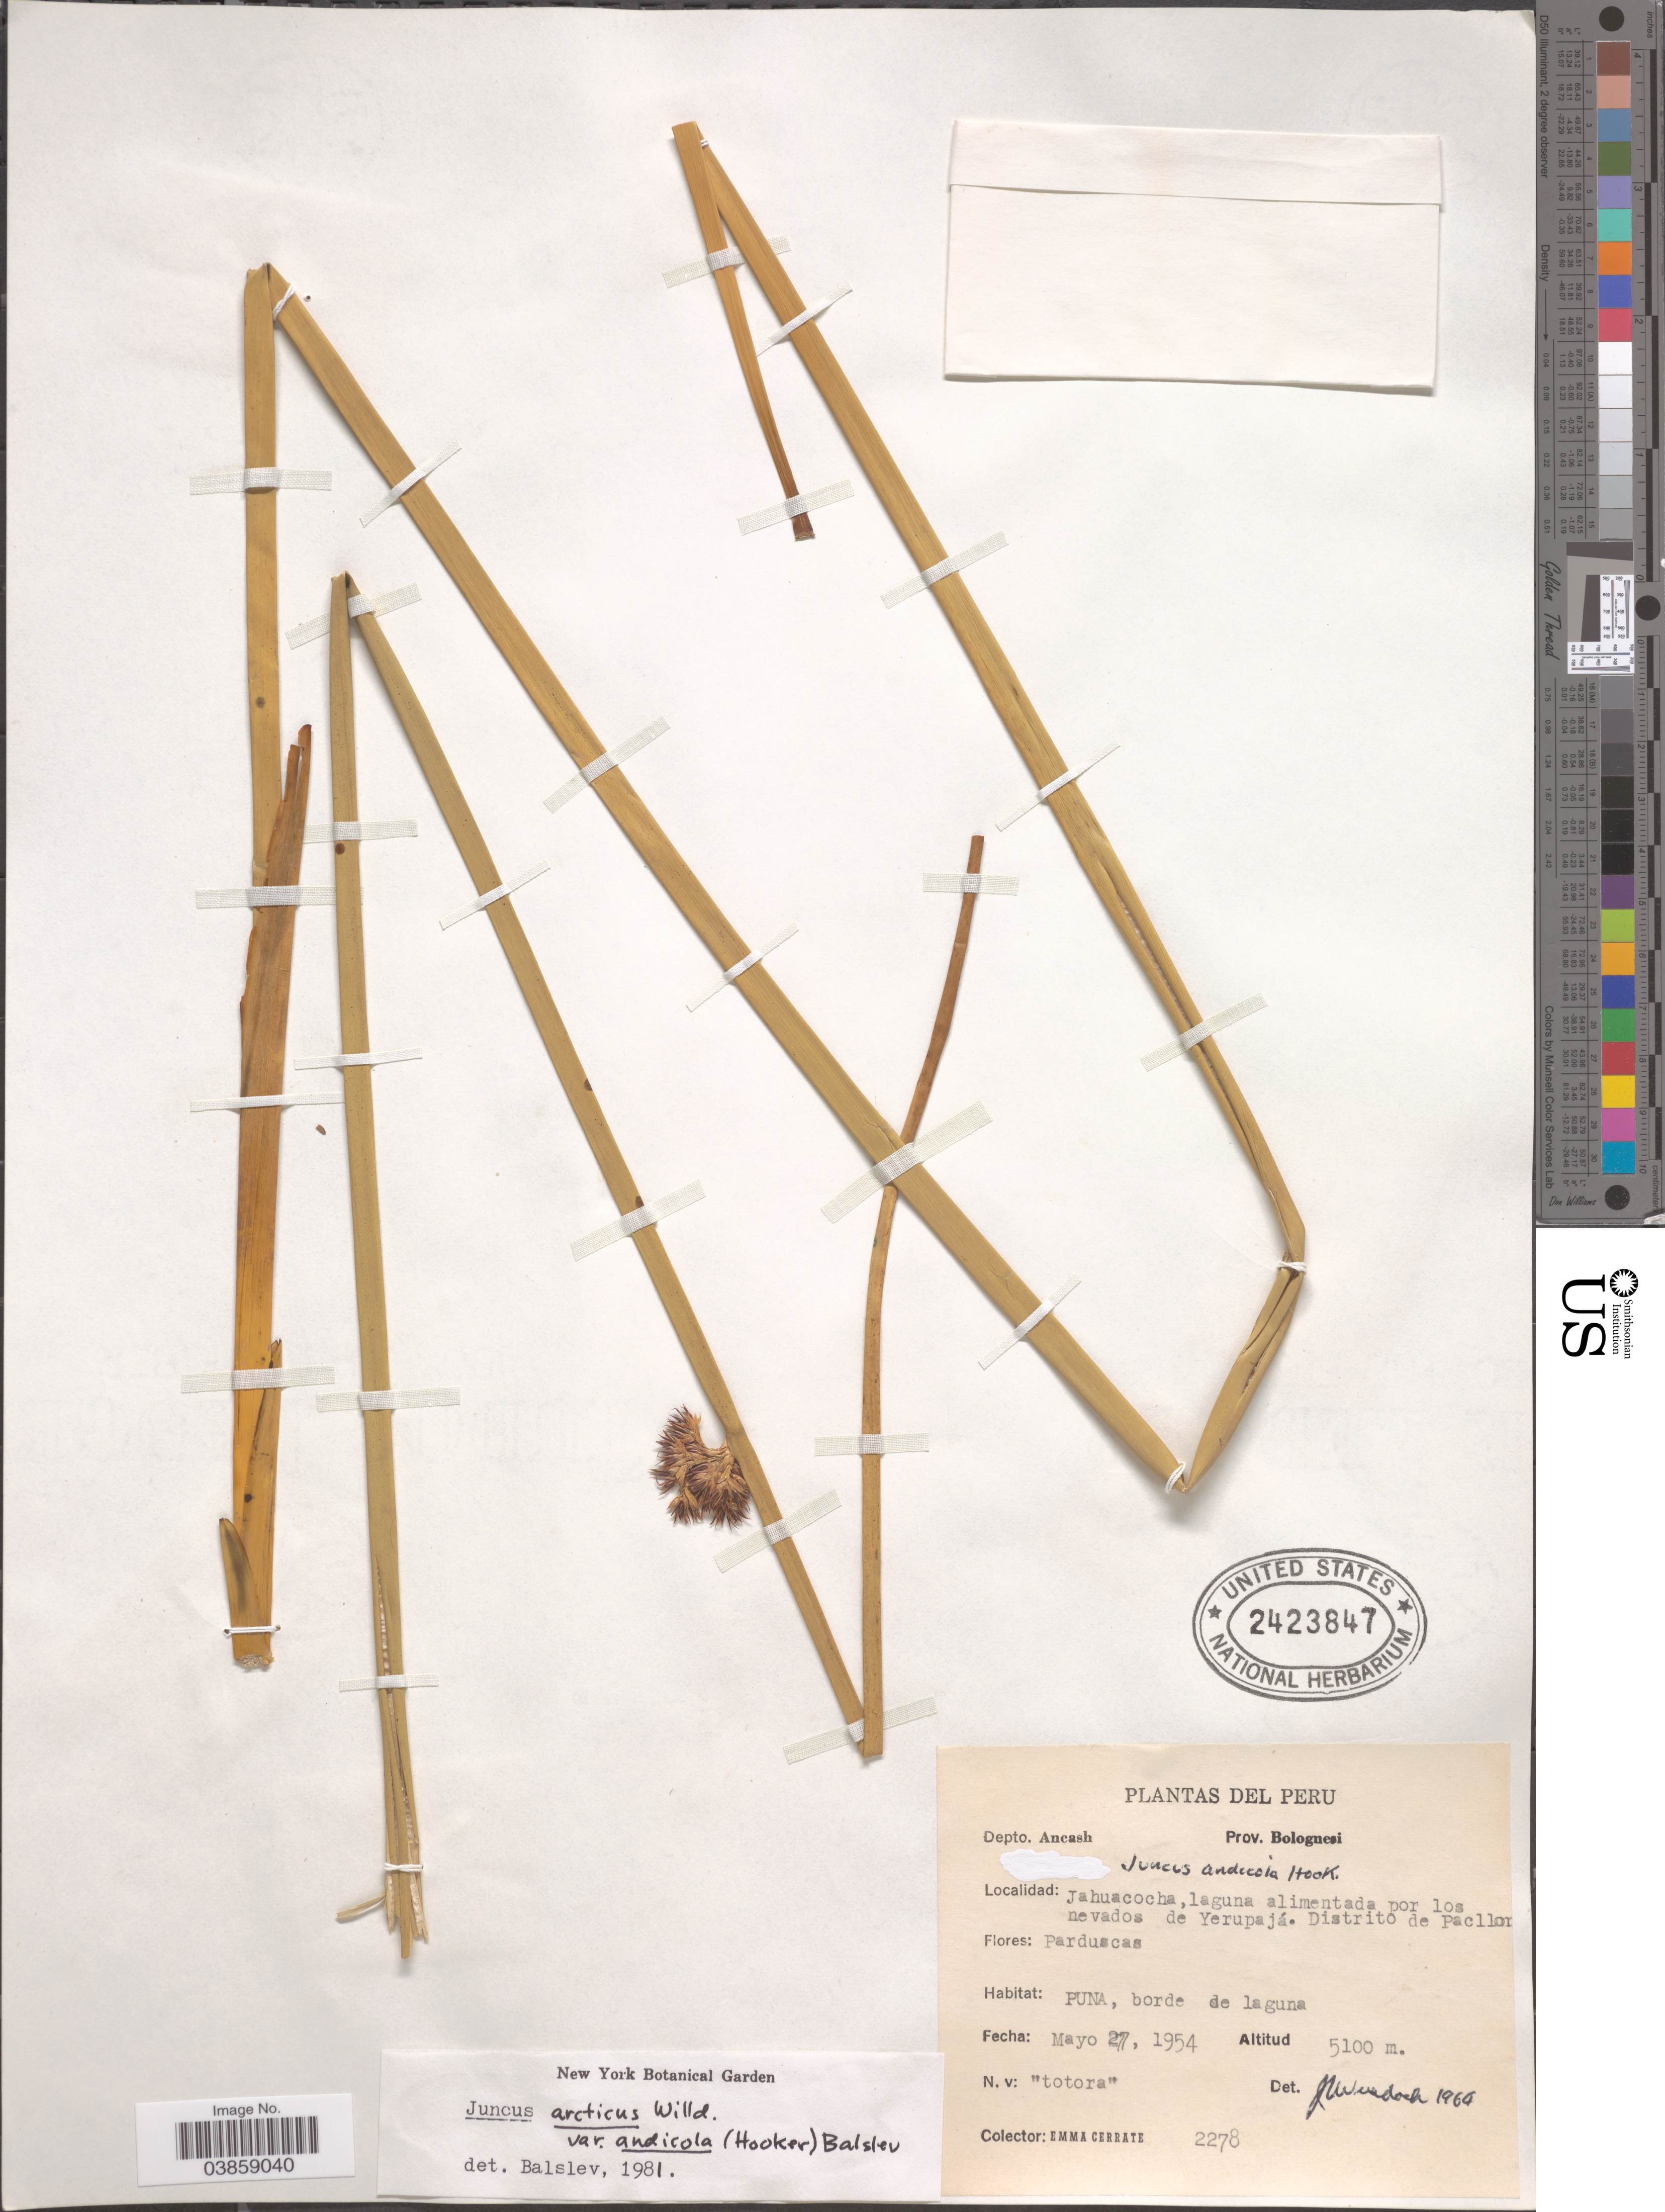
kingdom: Plantae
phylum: Tracheophyta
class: Liliopsida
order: Poales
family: Juncaceae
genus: Juncus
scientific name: Juncus arcticus var. andicola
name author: (Hook.) Balslev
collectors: E. Cerrate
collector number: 2278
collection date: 1954-05-27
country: Peru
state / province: Ancash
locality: Jahuacocha, laguna alimentada por los nevados de Yerupajá, Distrito de Pacllon, Prov. Bolognesi, Depto. Ancash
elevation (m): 5100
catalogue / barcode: US 2423847